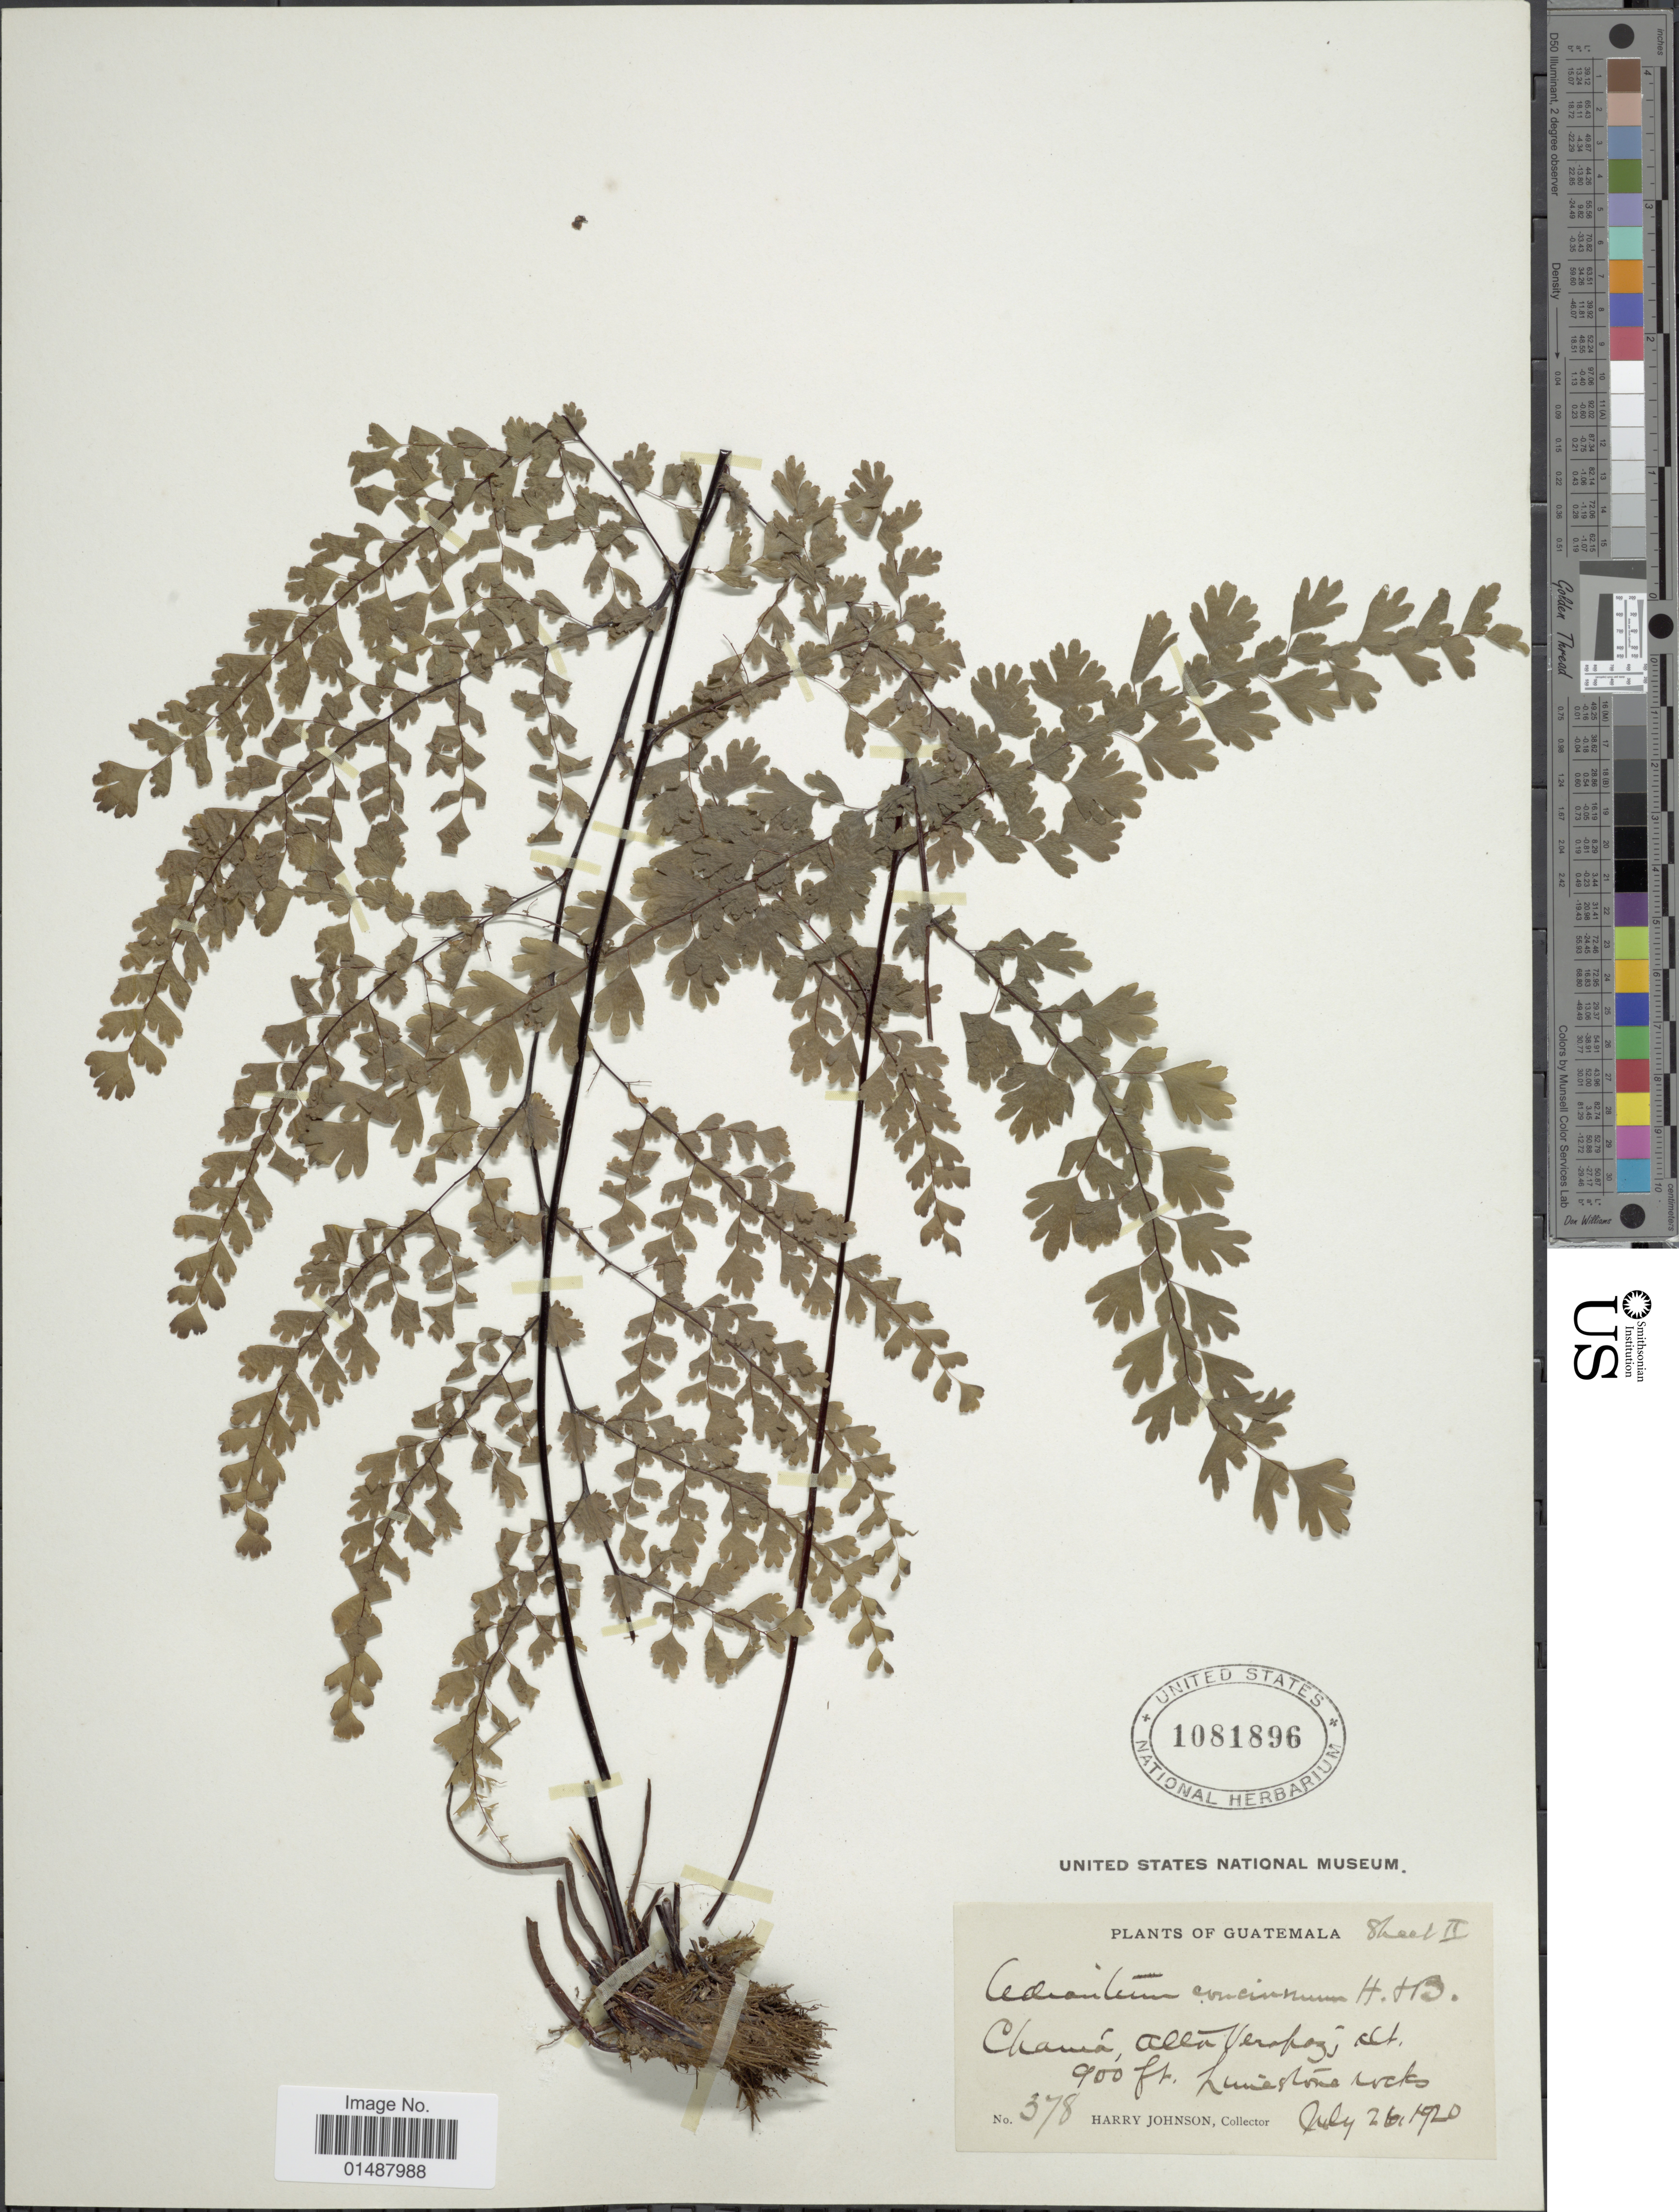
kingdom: Plantae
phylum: Tracheophyta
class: Polypodiopsida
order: Polypodiales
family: Pteridaceae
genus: Adiantum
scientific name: Adiantum concinnum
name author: Humb. & Bonpl. ex Willd.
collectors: H. Johnson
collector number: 378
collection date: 1920-07-26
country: Guatemala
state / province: Alta Verapaz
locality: Chawa, Alta Verapaz, Limestone rocks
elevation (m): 274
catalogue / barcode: US 1081896